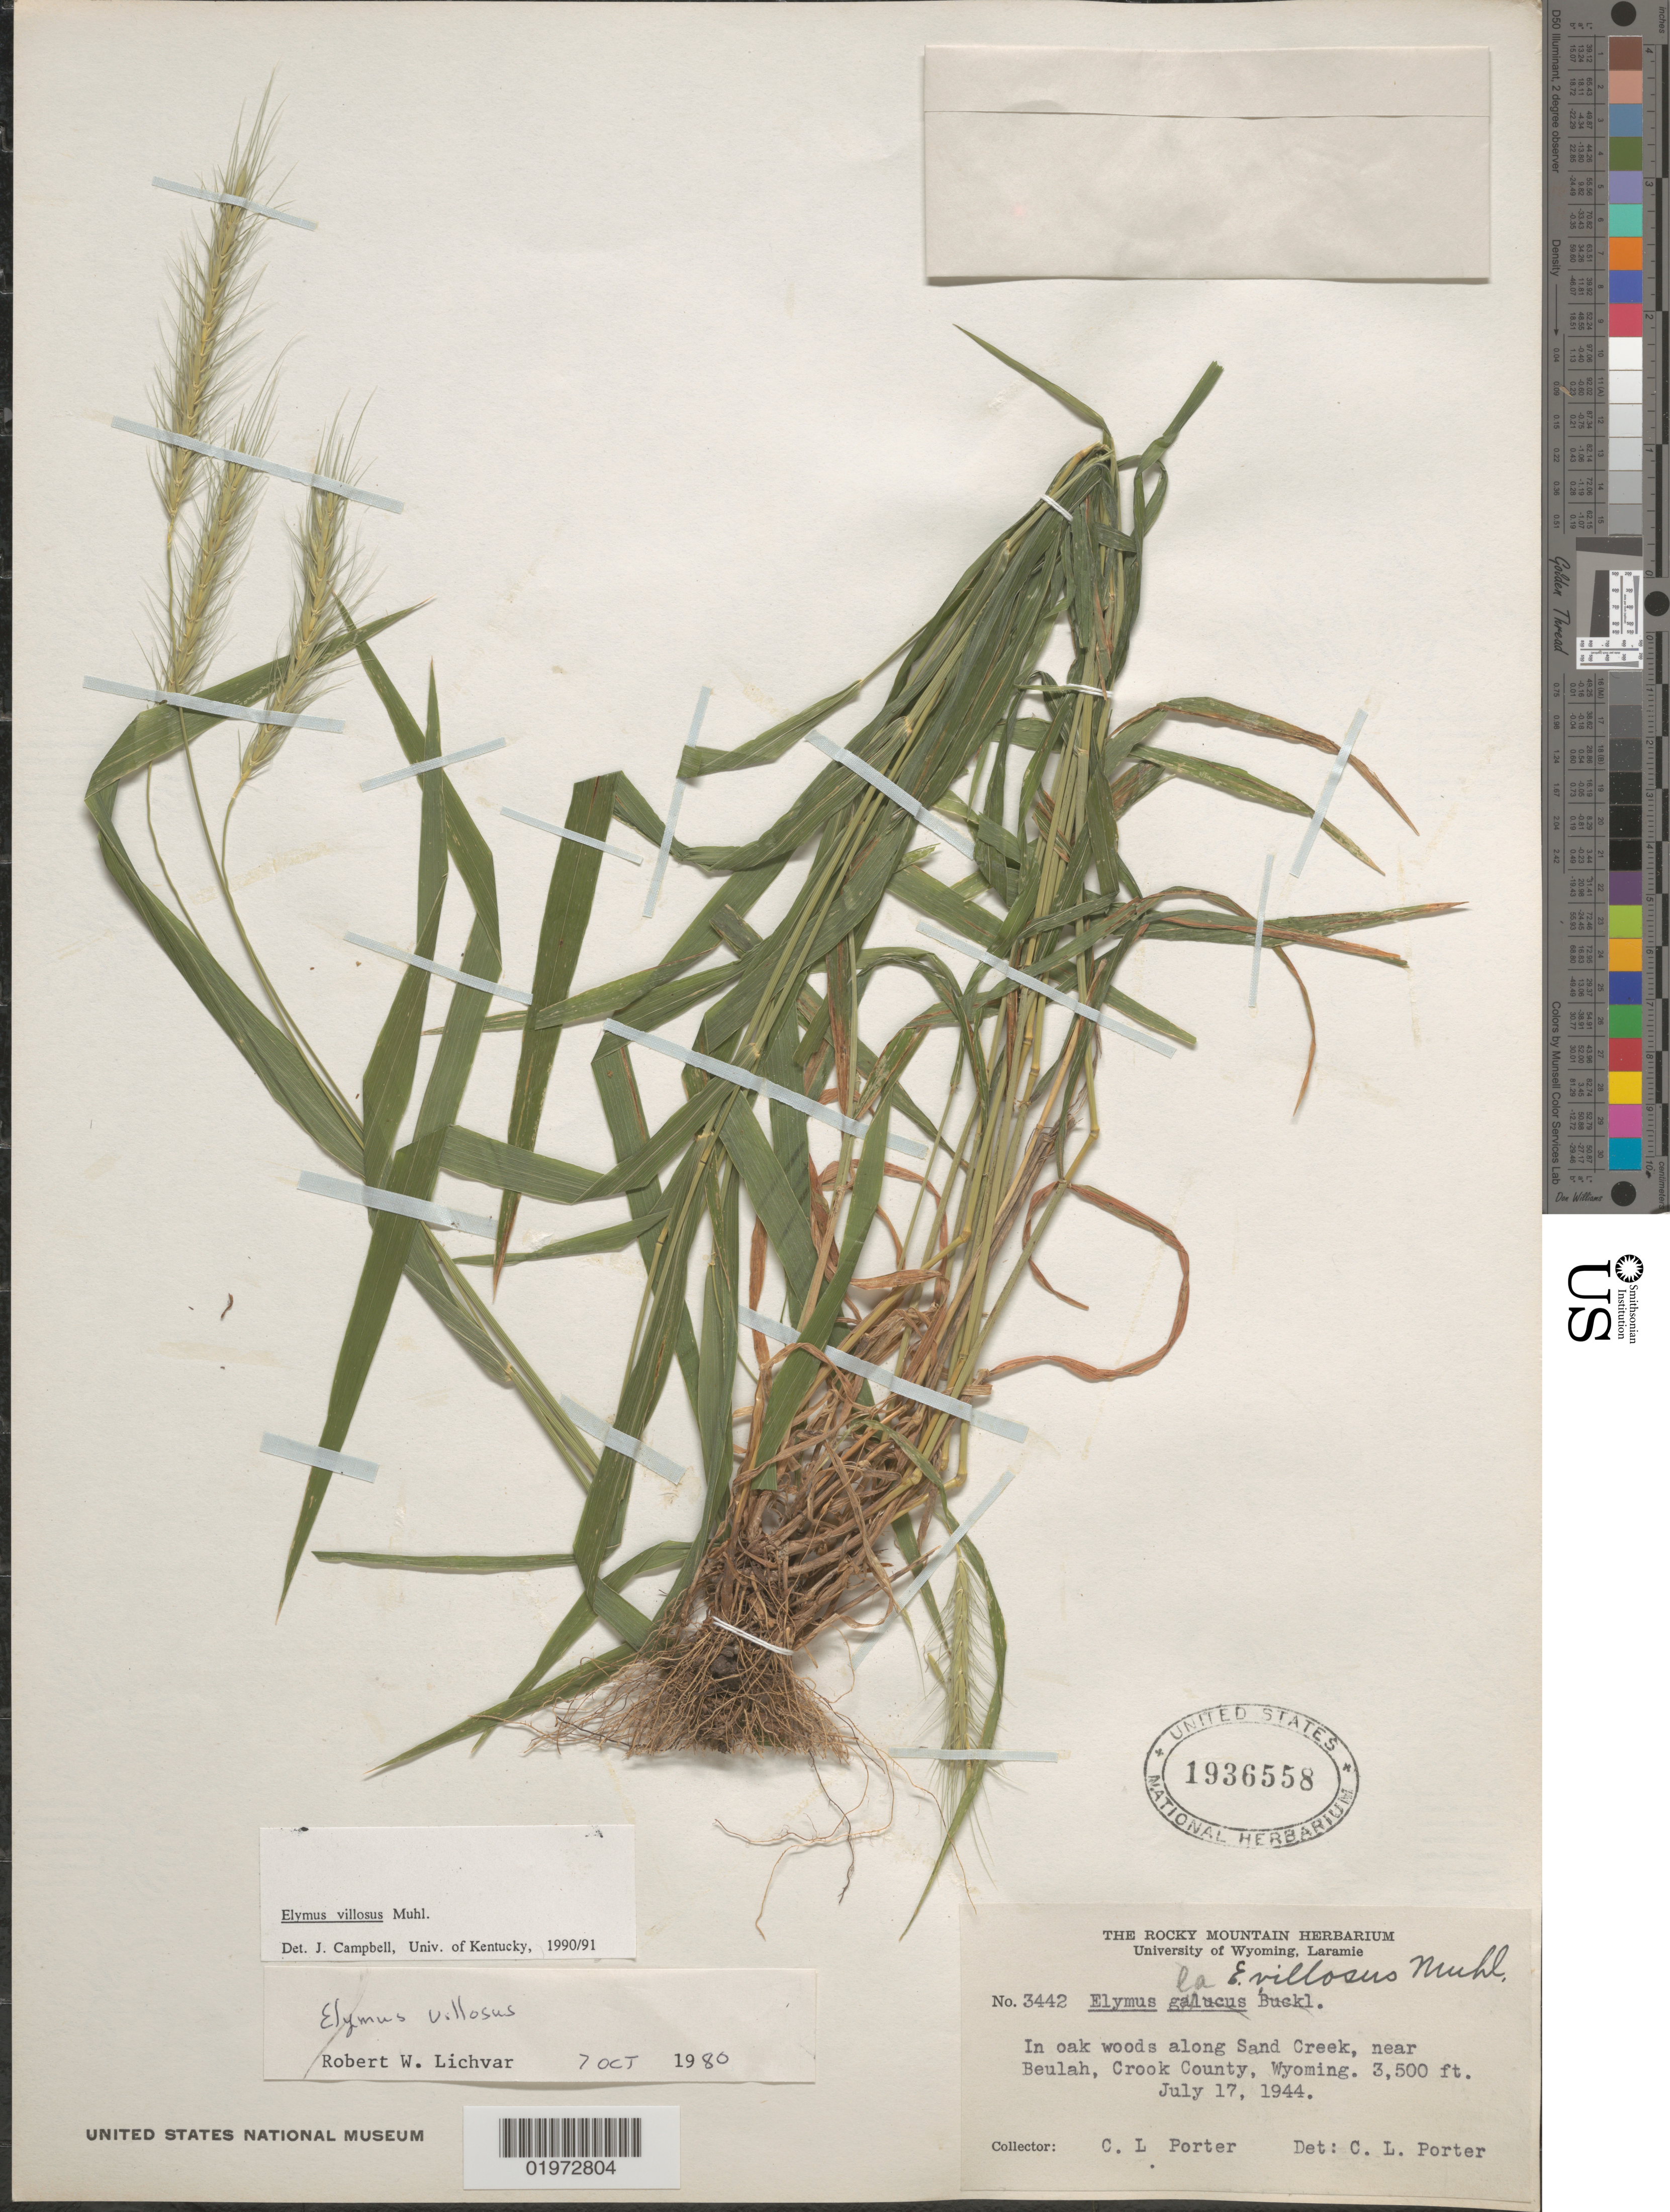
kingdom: Plantae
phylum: Tracheophyta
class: Liliopsida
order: Poales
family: Poaceae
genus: Elymus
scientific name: Elymus villosus var. arkansanus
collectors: C. L. Porter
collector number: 3442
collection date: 1944-07-17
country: United States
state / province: Wyoming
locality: In oak woods along Sand Creek, near Beulah, Crook County.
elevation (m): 1067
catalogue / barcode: US 1936558